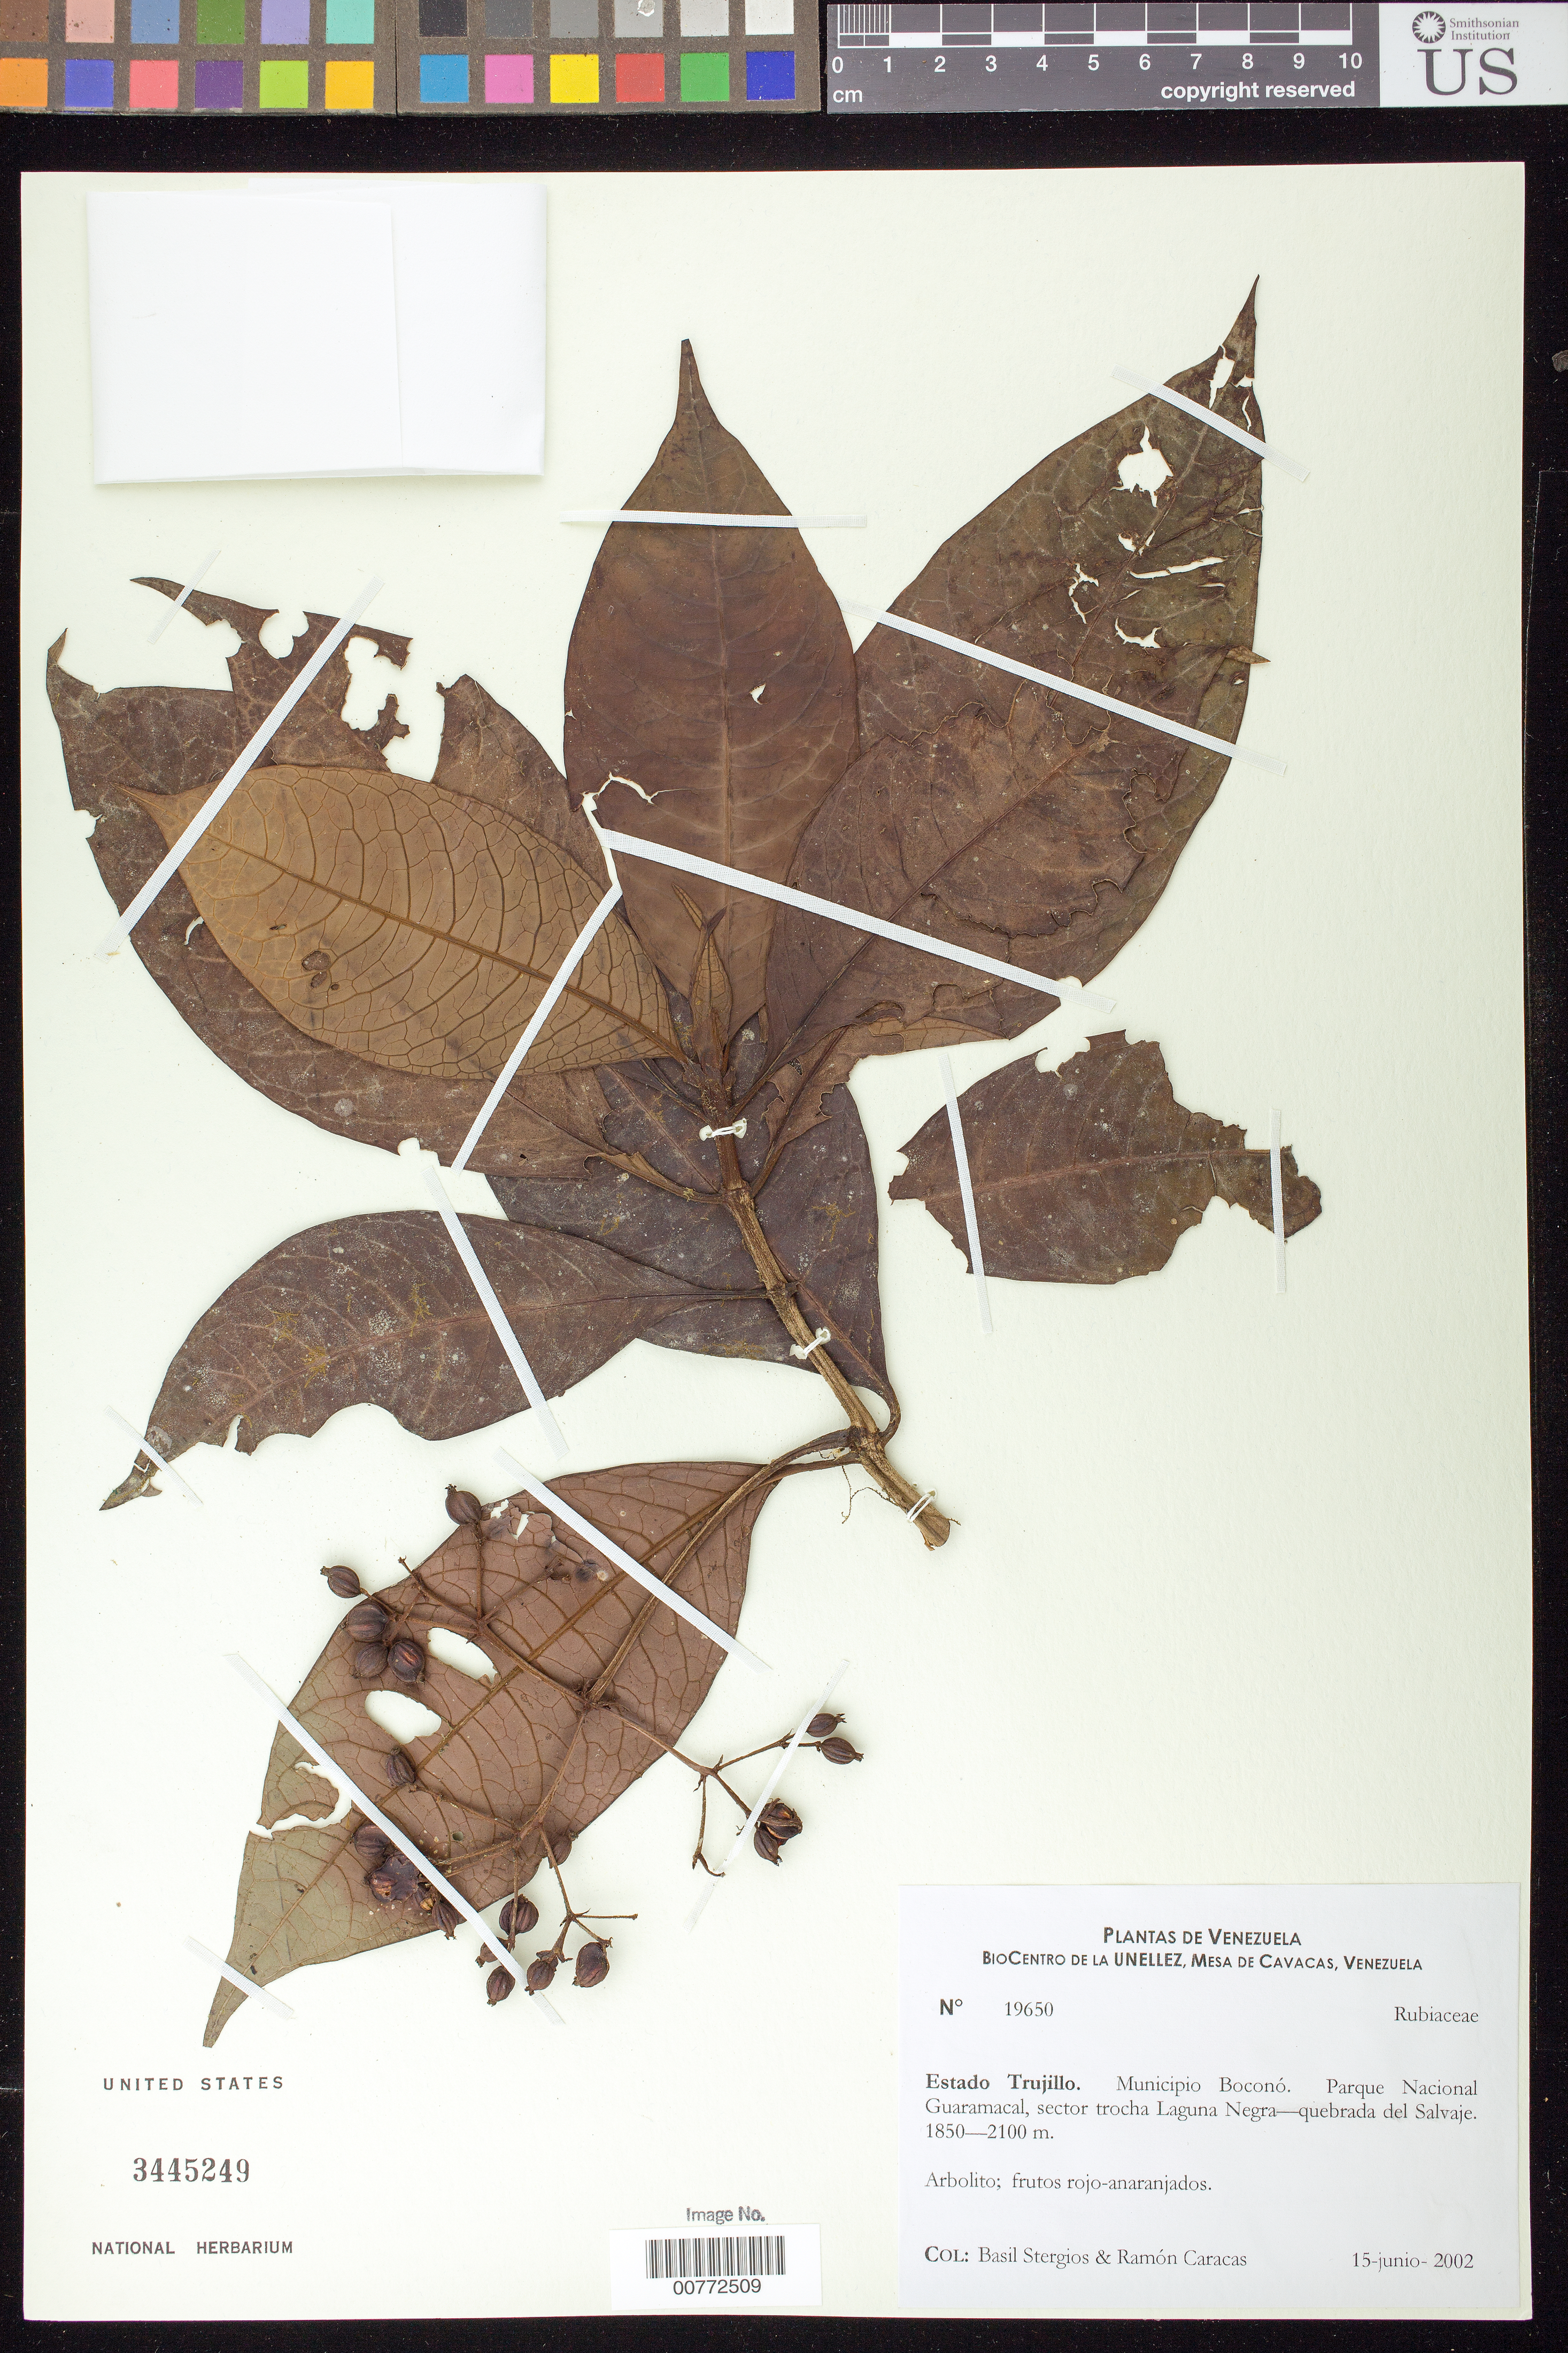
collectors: B. G. Stergios & R. Caracas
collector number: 19650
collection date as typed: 15 Jun 2002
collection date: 2002-06-15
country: Venezuela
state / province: Trujillo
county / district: Boconó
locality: Parque Nacional Guaramacal, sector quebrada del Salvaje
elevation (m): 1850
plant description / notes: PORT, US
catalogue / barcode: US 3445249